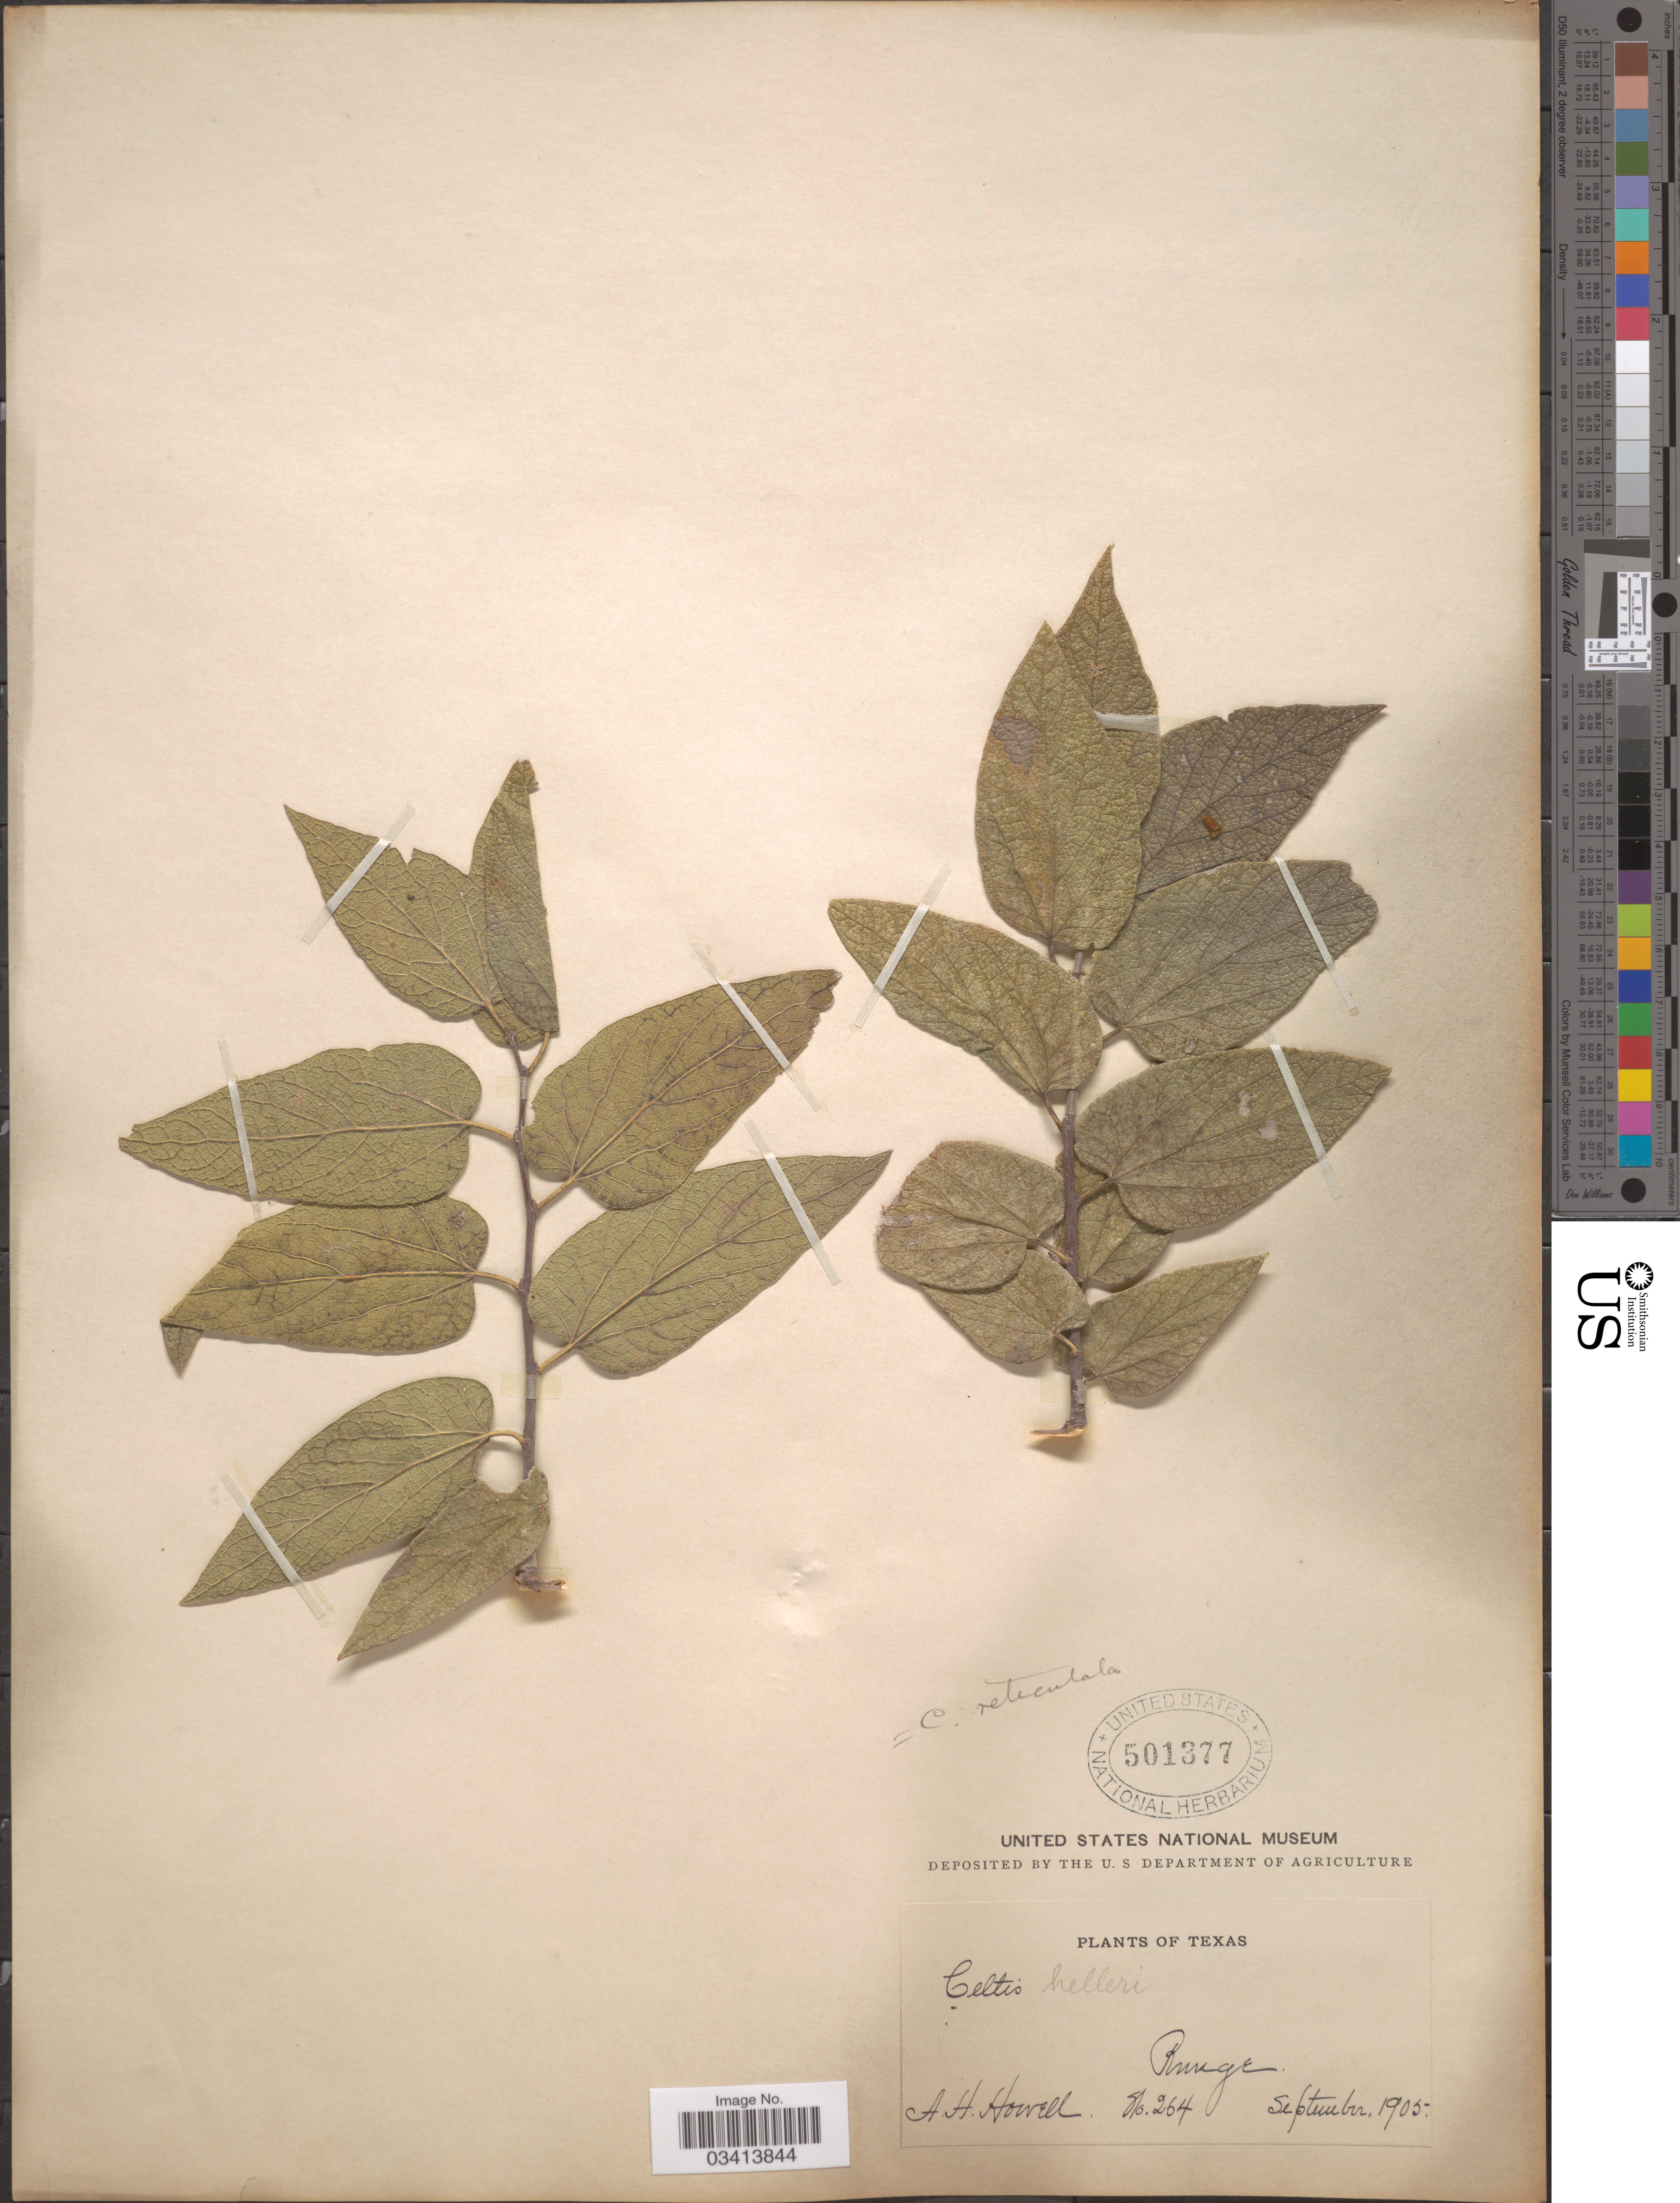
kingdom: Plantae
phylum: Tracheophyta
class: Magnoliopsida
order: Rosales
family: Cannabaceae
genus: Celtis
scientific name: Celtis lindheimeri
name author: Engelm. ex K. Koch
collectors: A. Howell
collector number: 264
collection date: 1905-09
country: United States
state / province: Texas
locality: Runge.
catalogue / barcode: US 501377